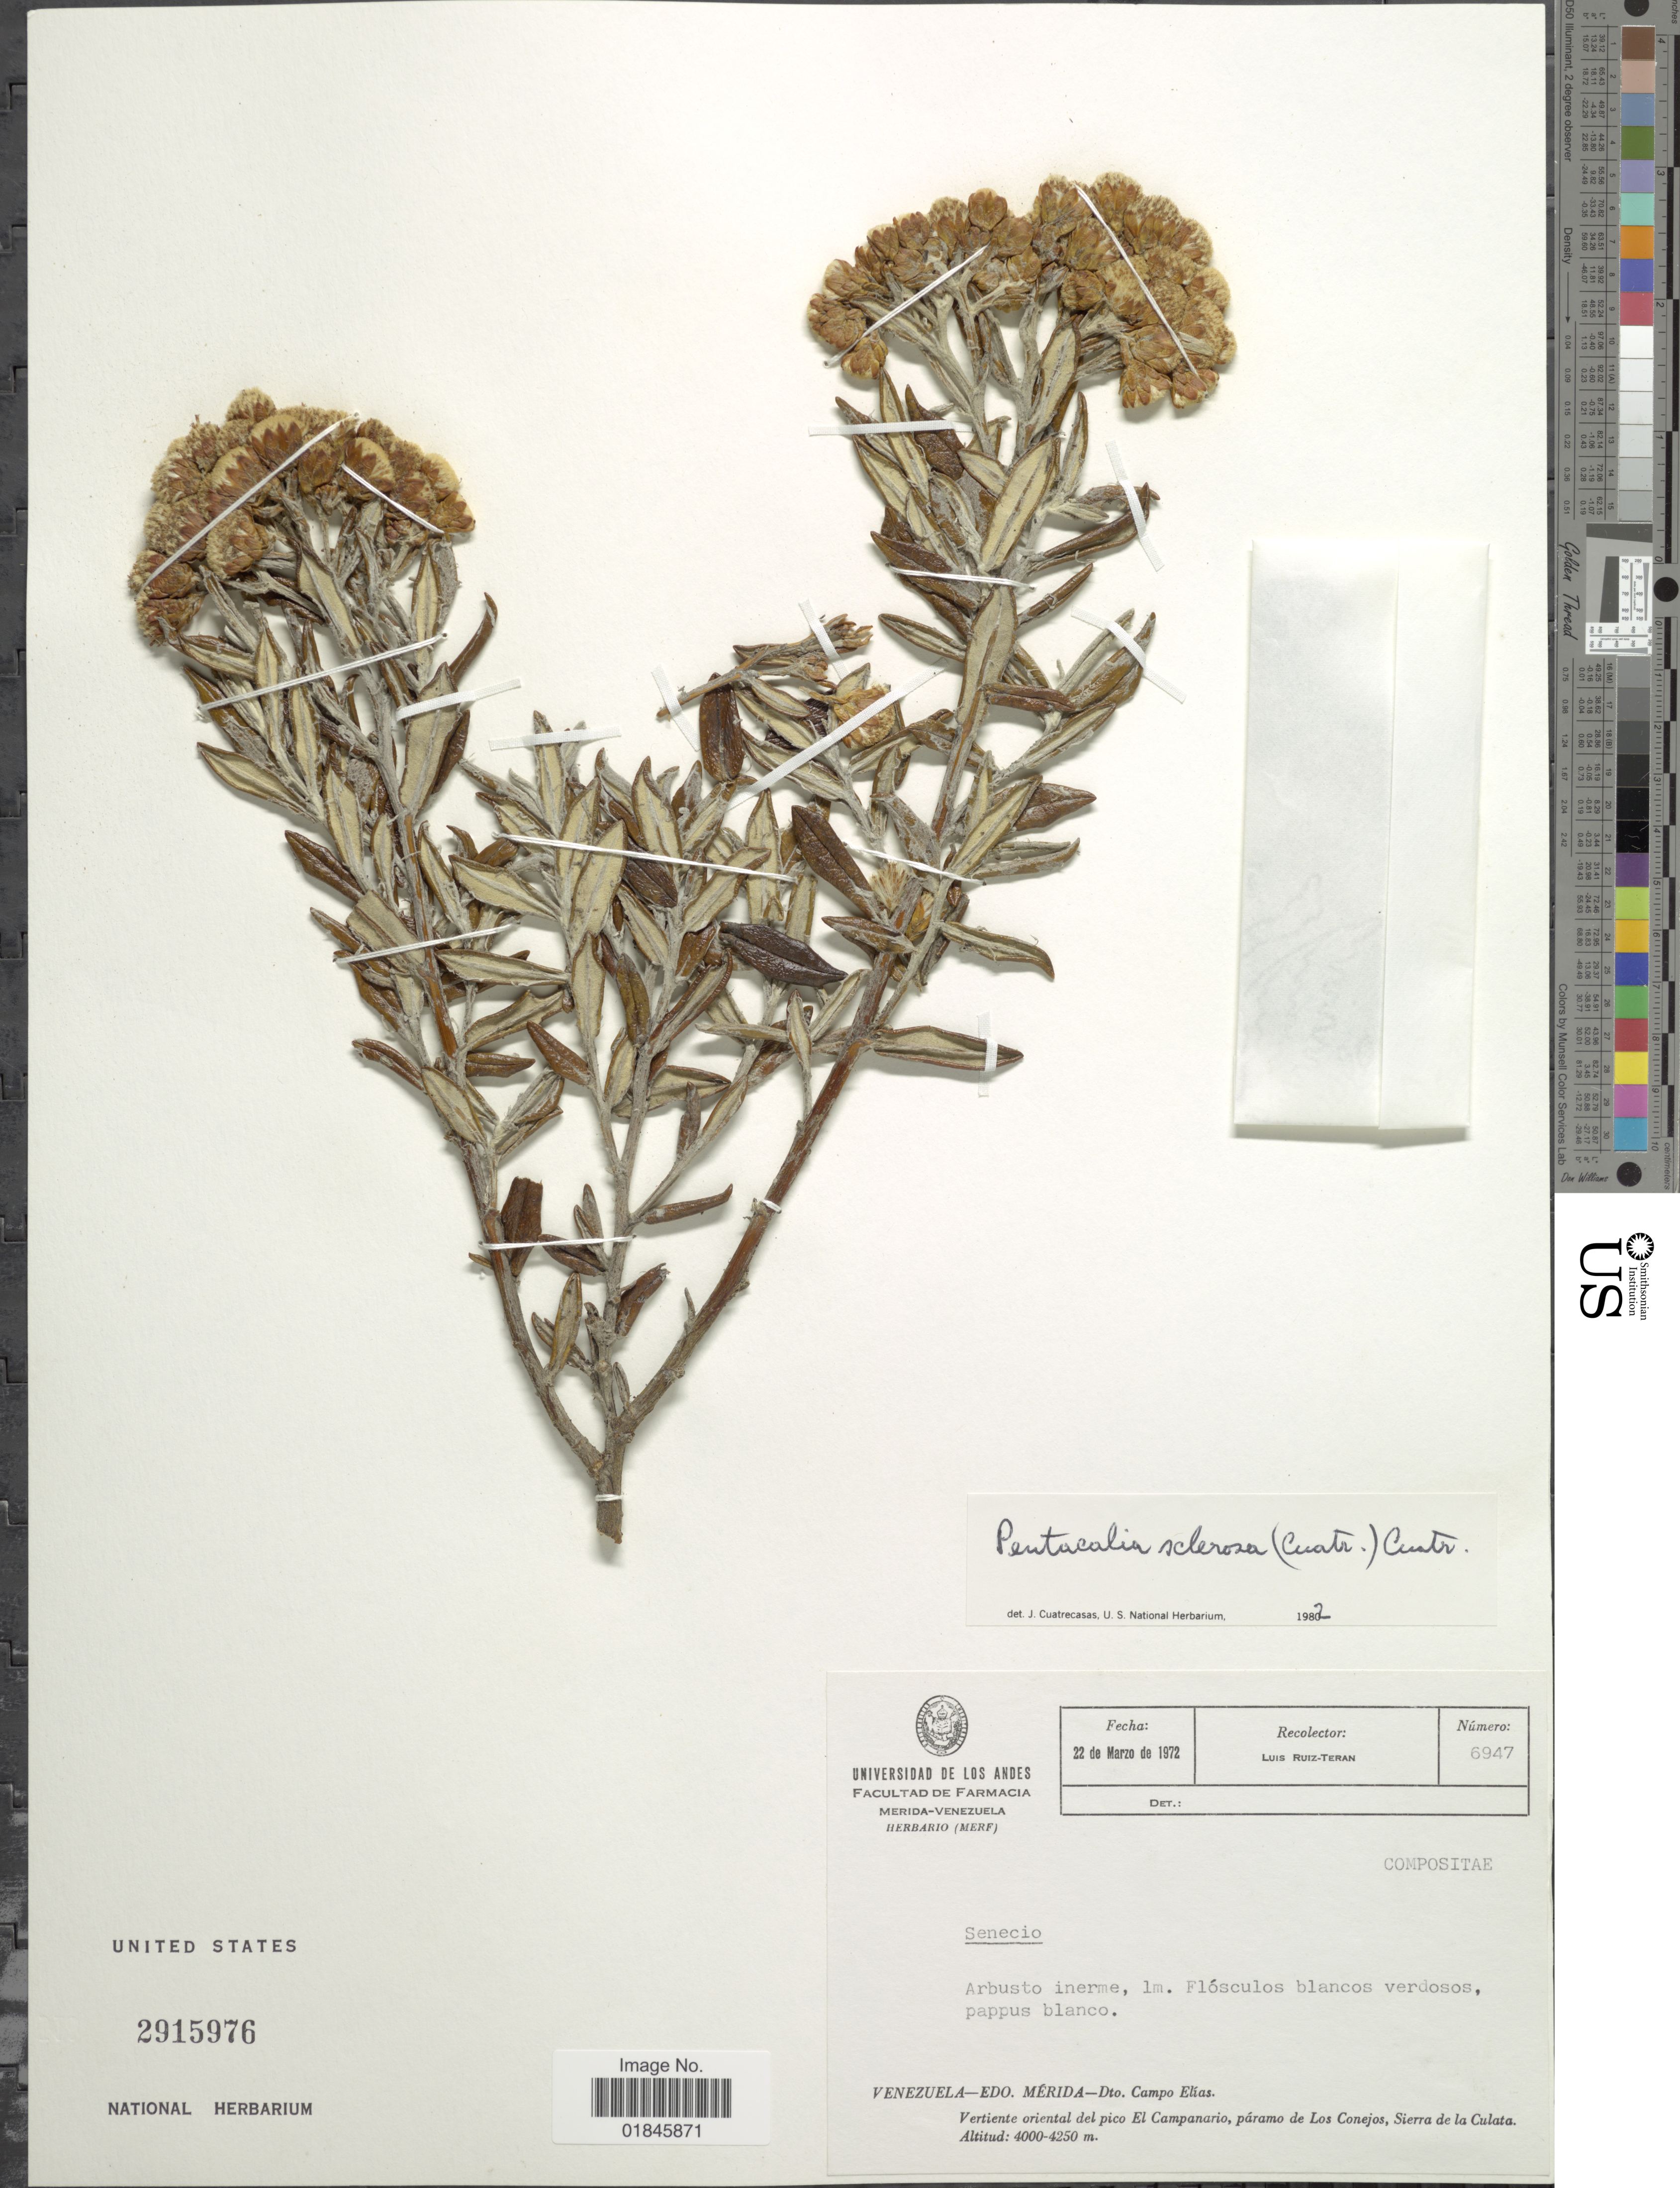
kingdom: Plantae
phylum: Tracheophyta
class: Magnoliopsida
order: Asterales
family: Asteraceae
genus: Pentacalia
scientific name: Pentacalia sclerosa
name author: (Cuatrec.) Cuatrec.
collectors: L. Teran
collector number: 6947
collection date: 1972-03-22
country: Venezuela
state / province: Mérida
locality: Venezuela - Edo. Mérida - Dto. Campo Elías. Vertiente oriental del pico El Campanario, páramo de Los Conejos, Sierra de la Culata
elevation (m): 4000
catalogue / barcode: US 2915976